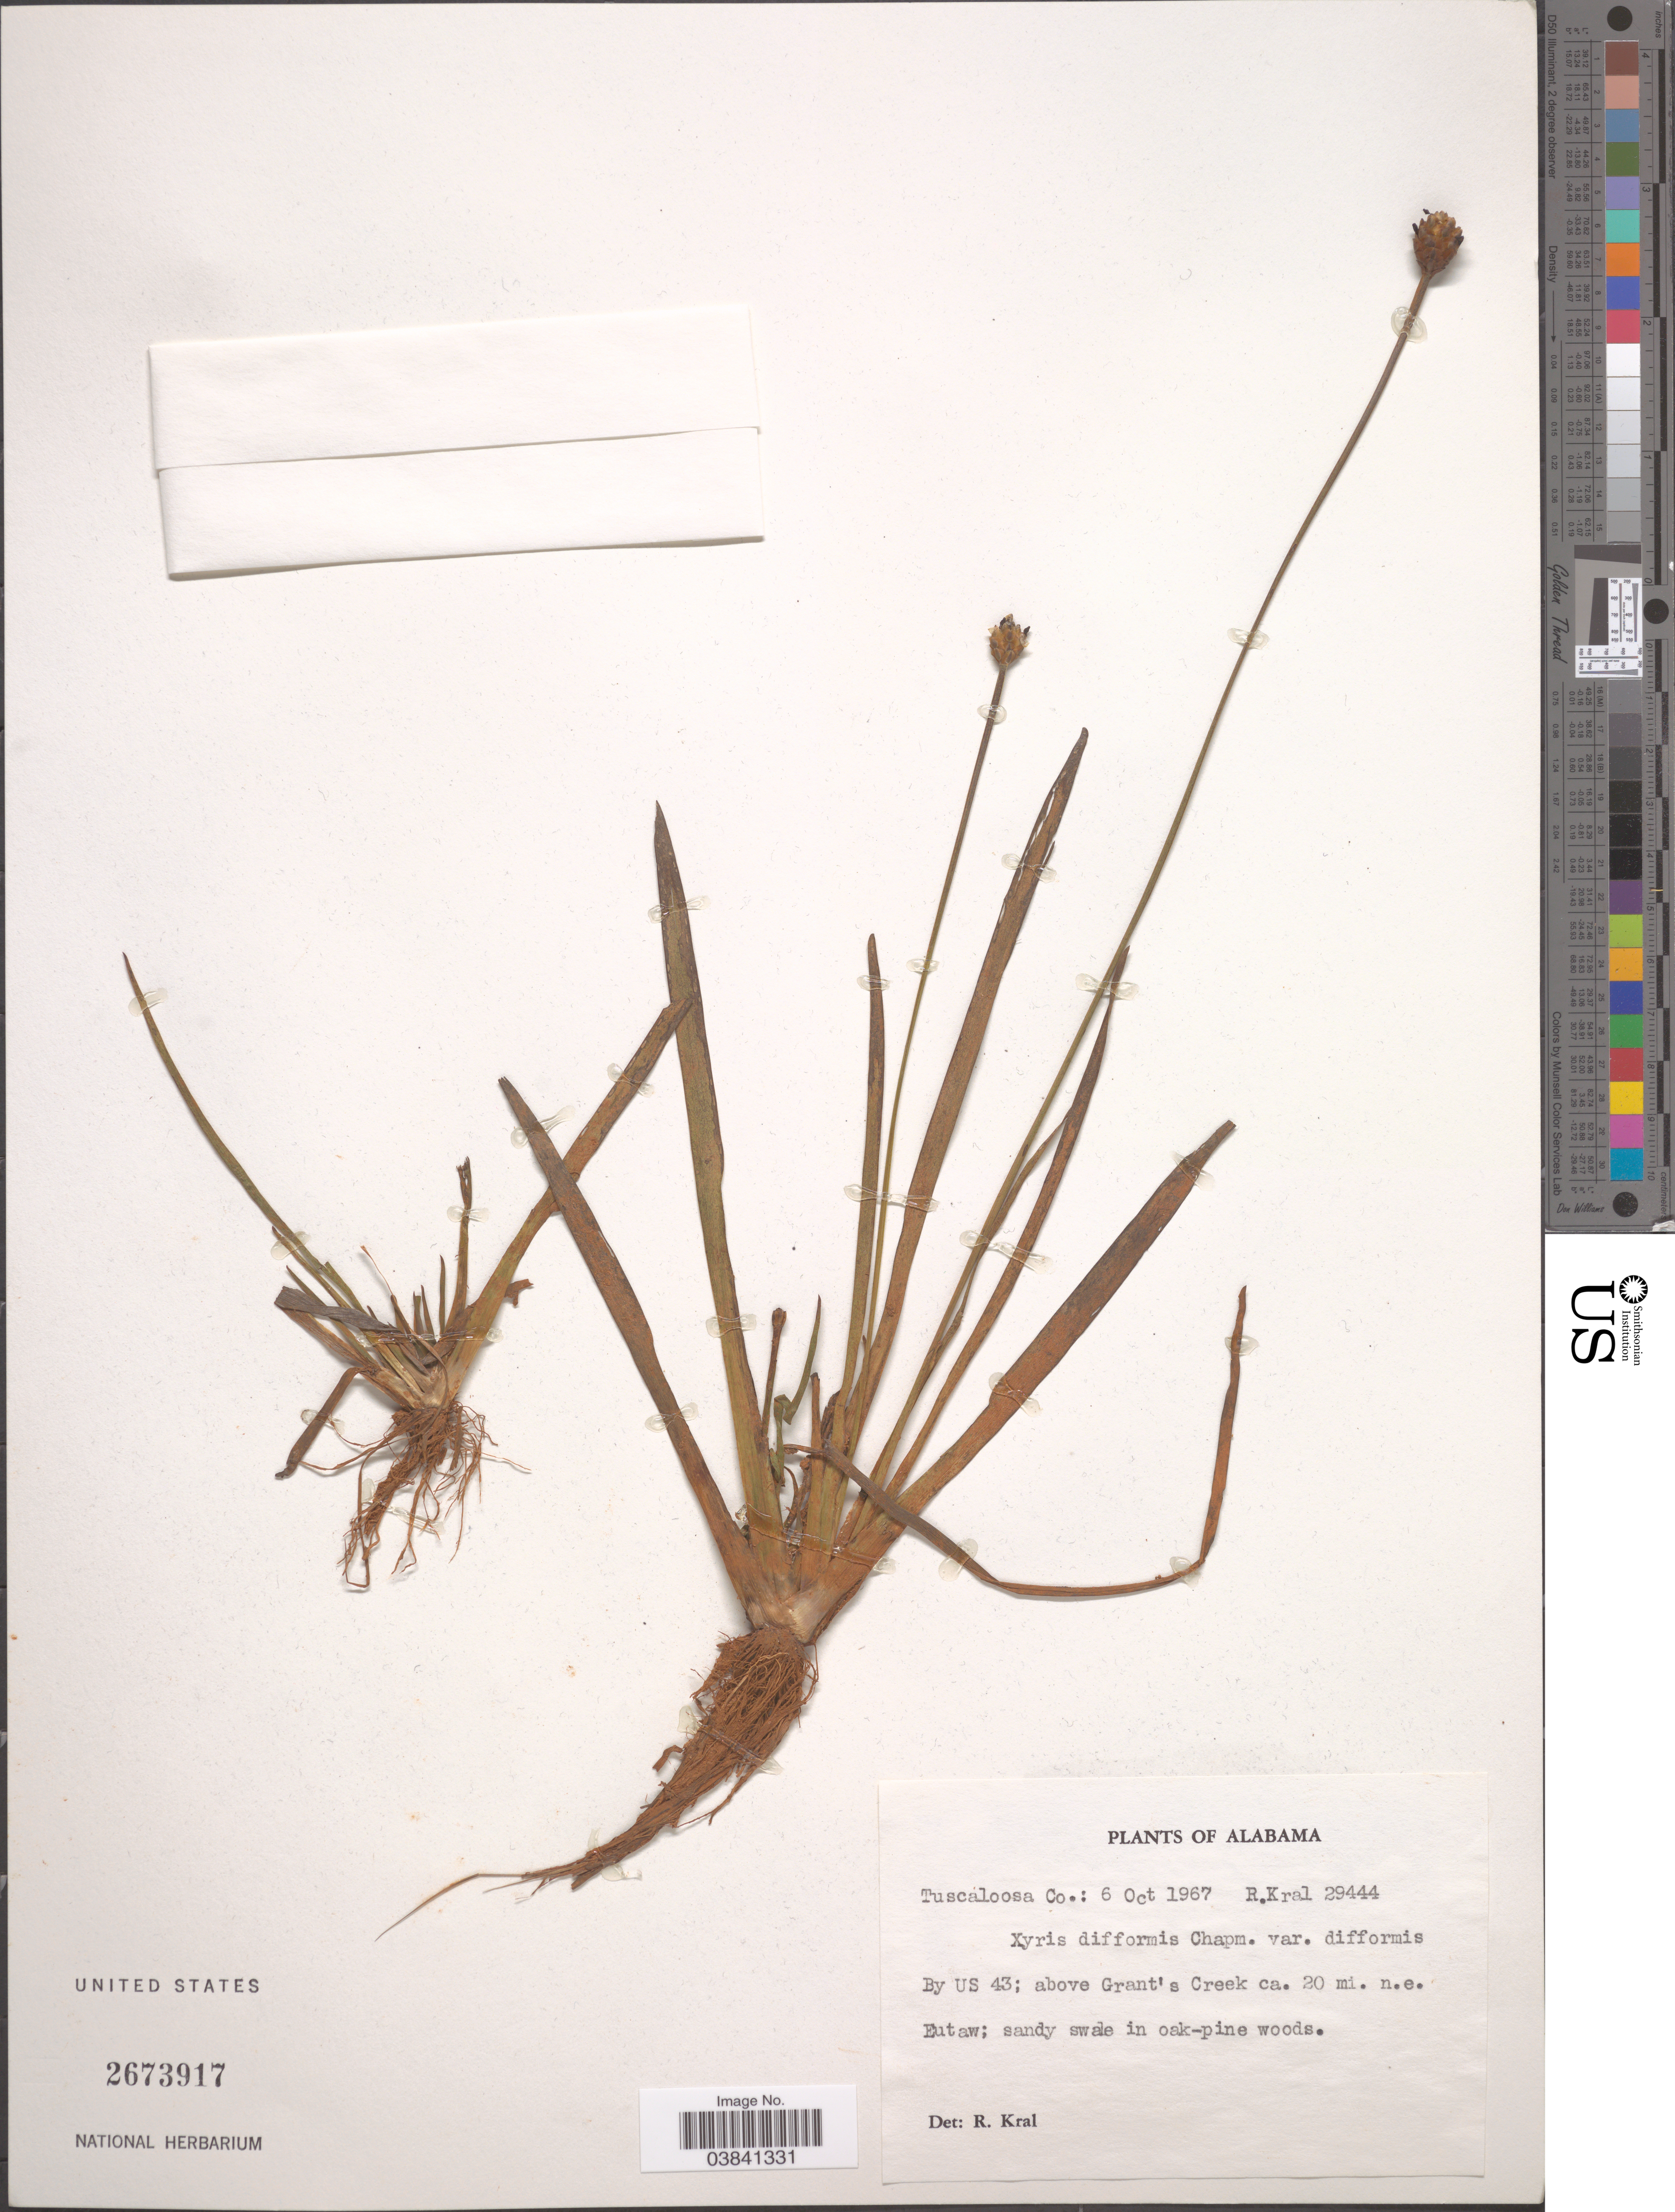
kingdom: Plantae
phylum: Tracheophyta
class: Liliopsida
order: Poales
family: Xyridaceae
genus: Xyris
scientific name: Xyris difformis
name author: Chapm.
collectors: R. Kral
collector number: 29444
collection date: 1967-10-06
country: United States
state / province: Alabama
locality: Tuscaloosa Co.: By US 43; above Grant's Creek ca. 20 mi. n.e Eutaw.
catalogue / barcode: US 2673917